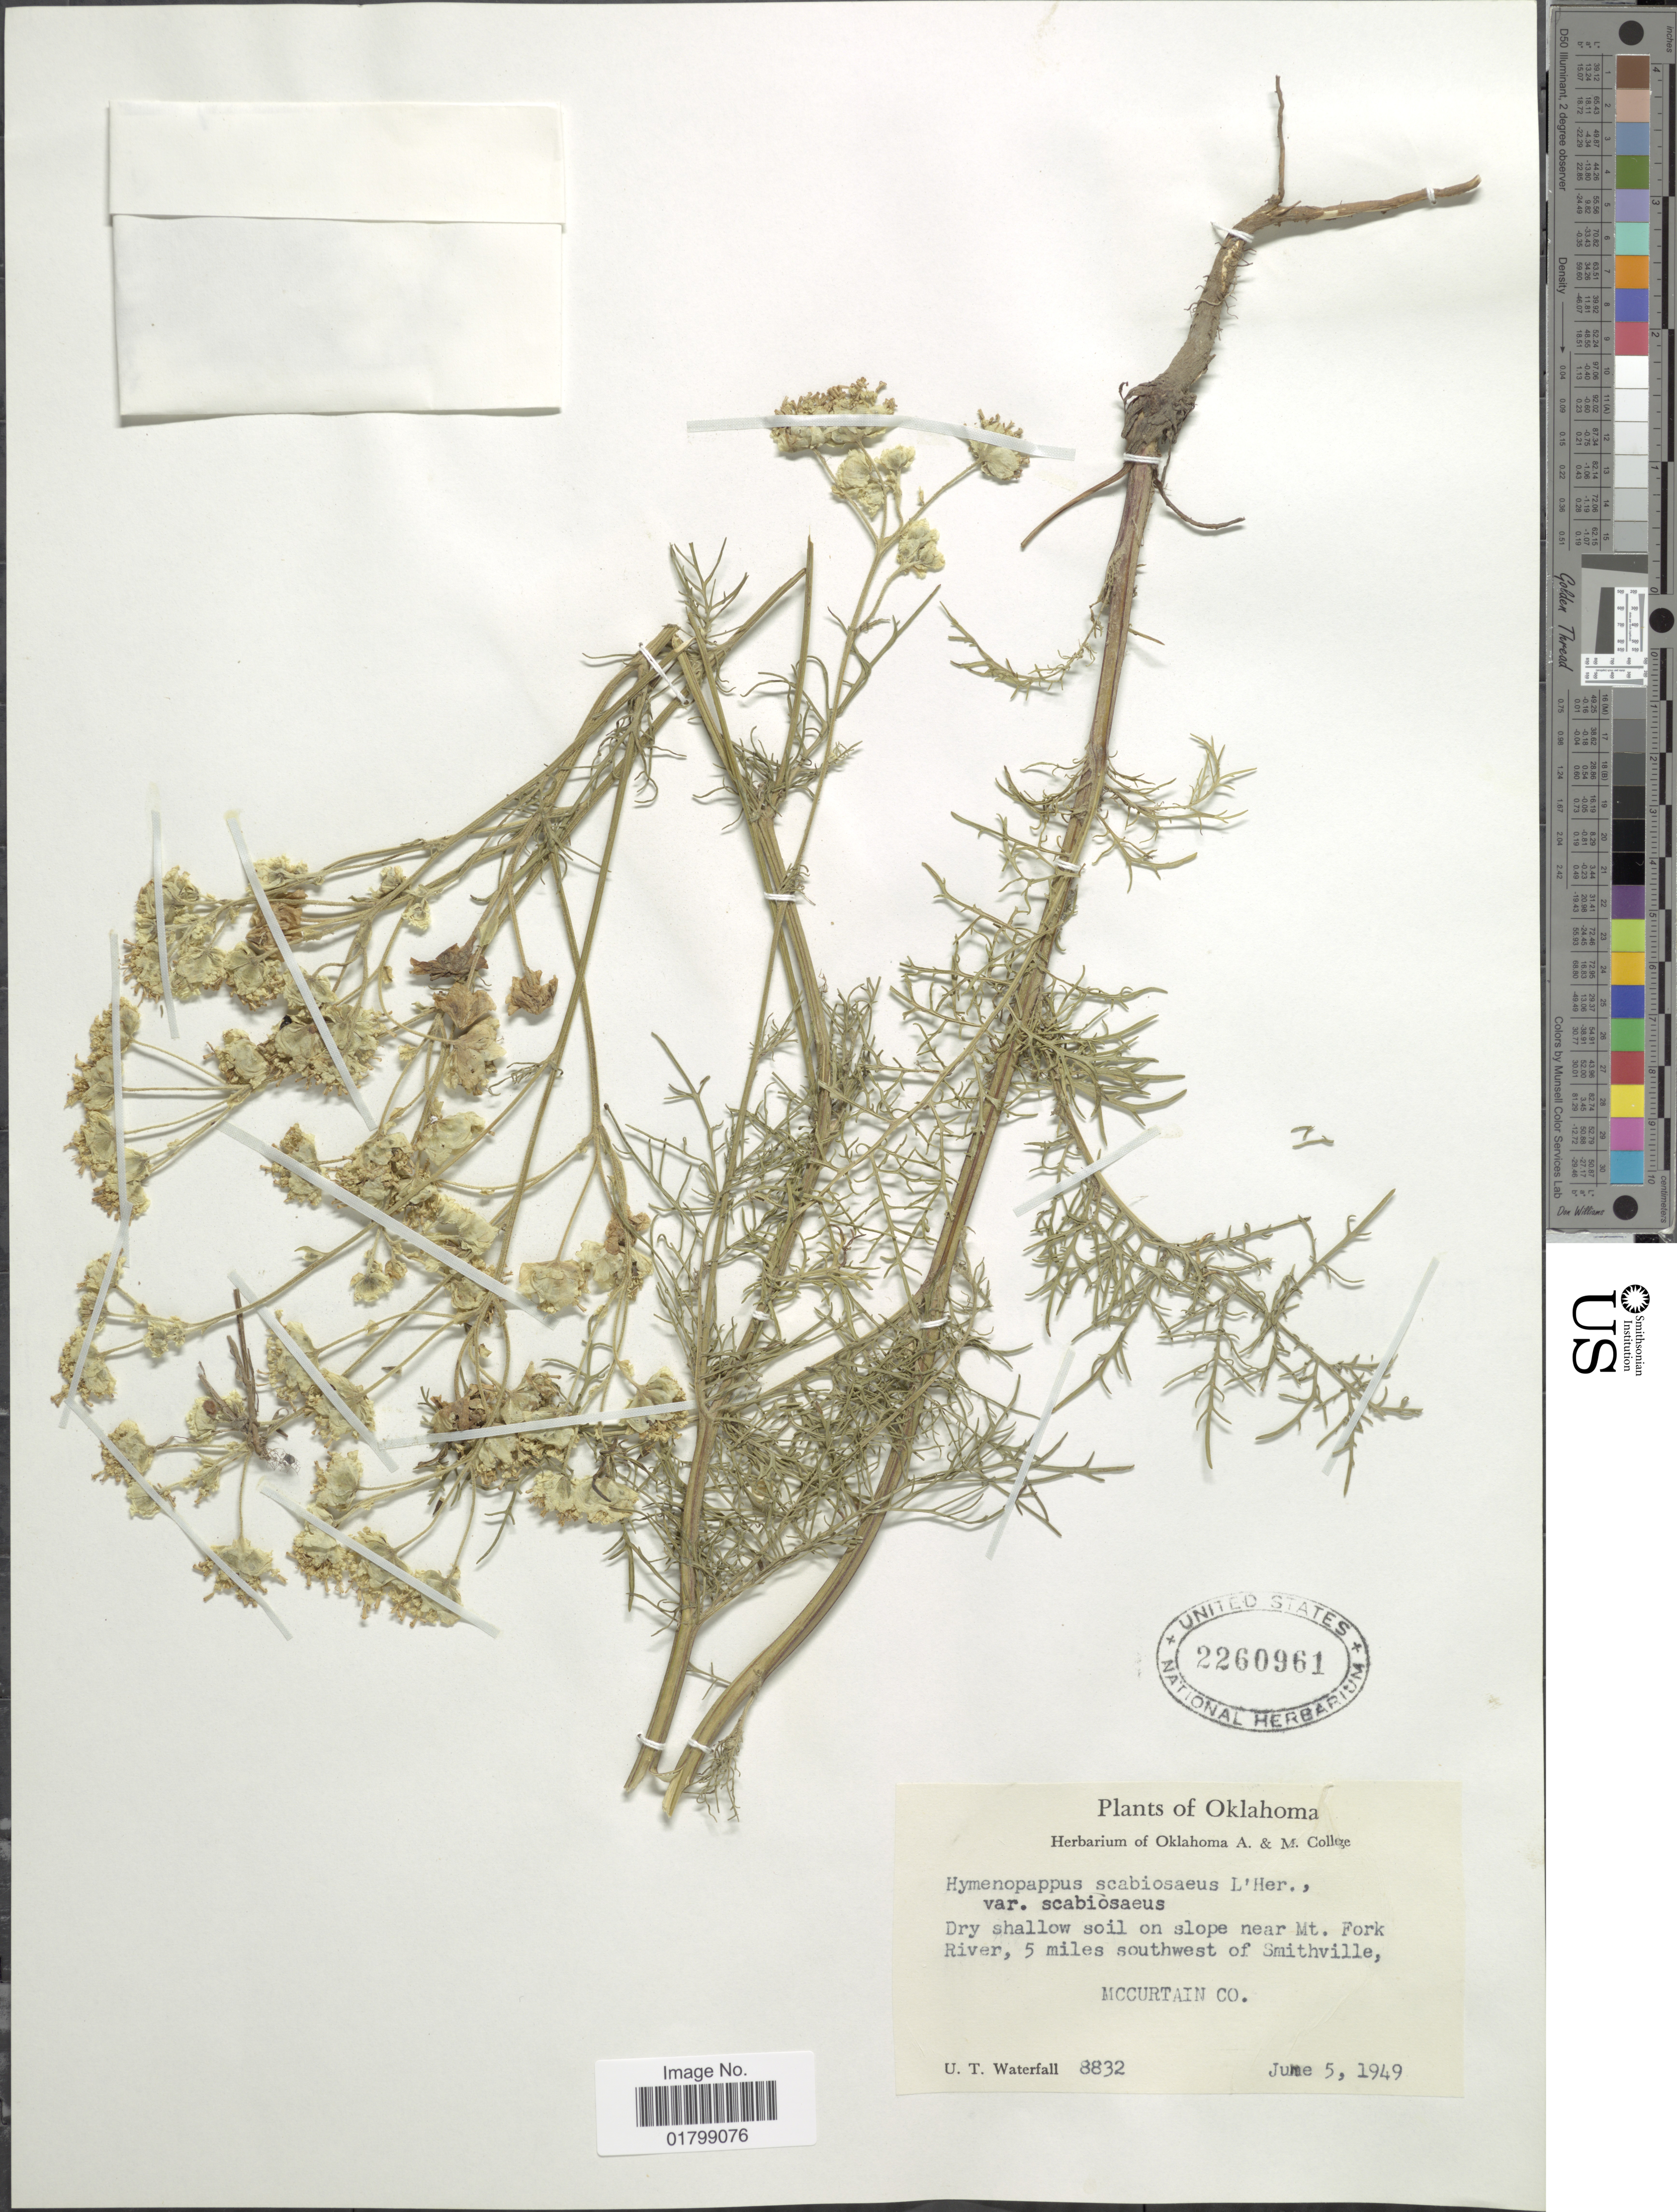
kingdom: Plantae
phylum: Tracheophyta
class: Magnoliopsida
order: Asterales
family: Asteraceae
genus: Hymenopappus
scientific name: Hymenopappus scabiosaeus var. corymbosus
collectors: U. T. Waterfall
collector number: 8832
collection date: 1949-06-05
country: United States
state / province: Oklahoma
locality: Near Mt. Fork River, 5 miles southwest of Smithville, McCurtain Co.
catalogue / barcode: US 2260961